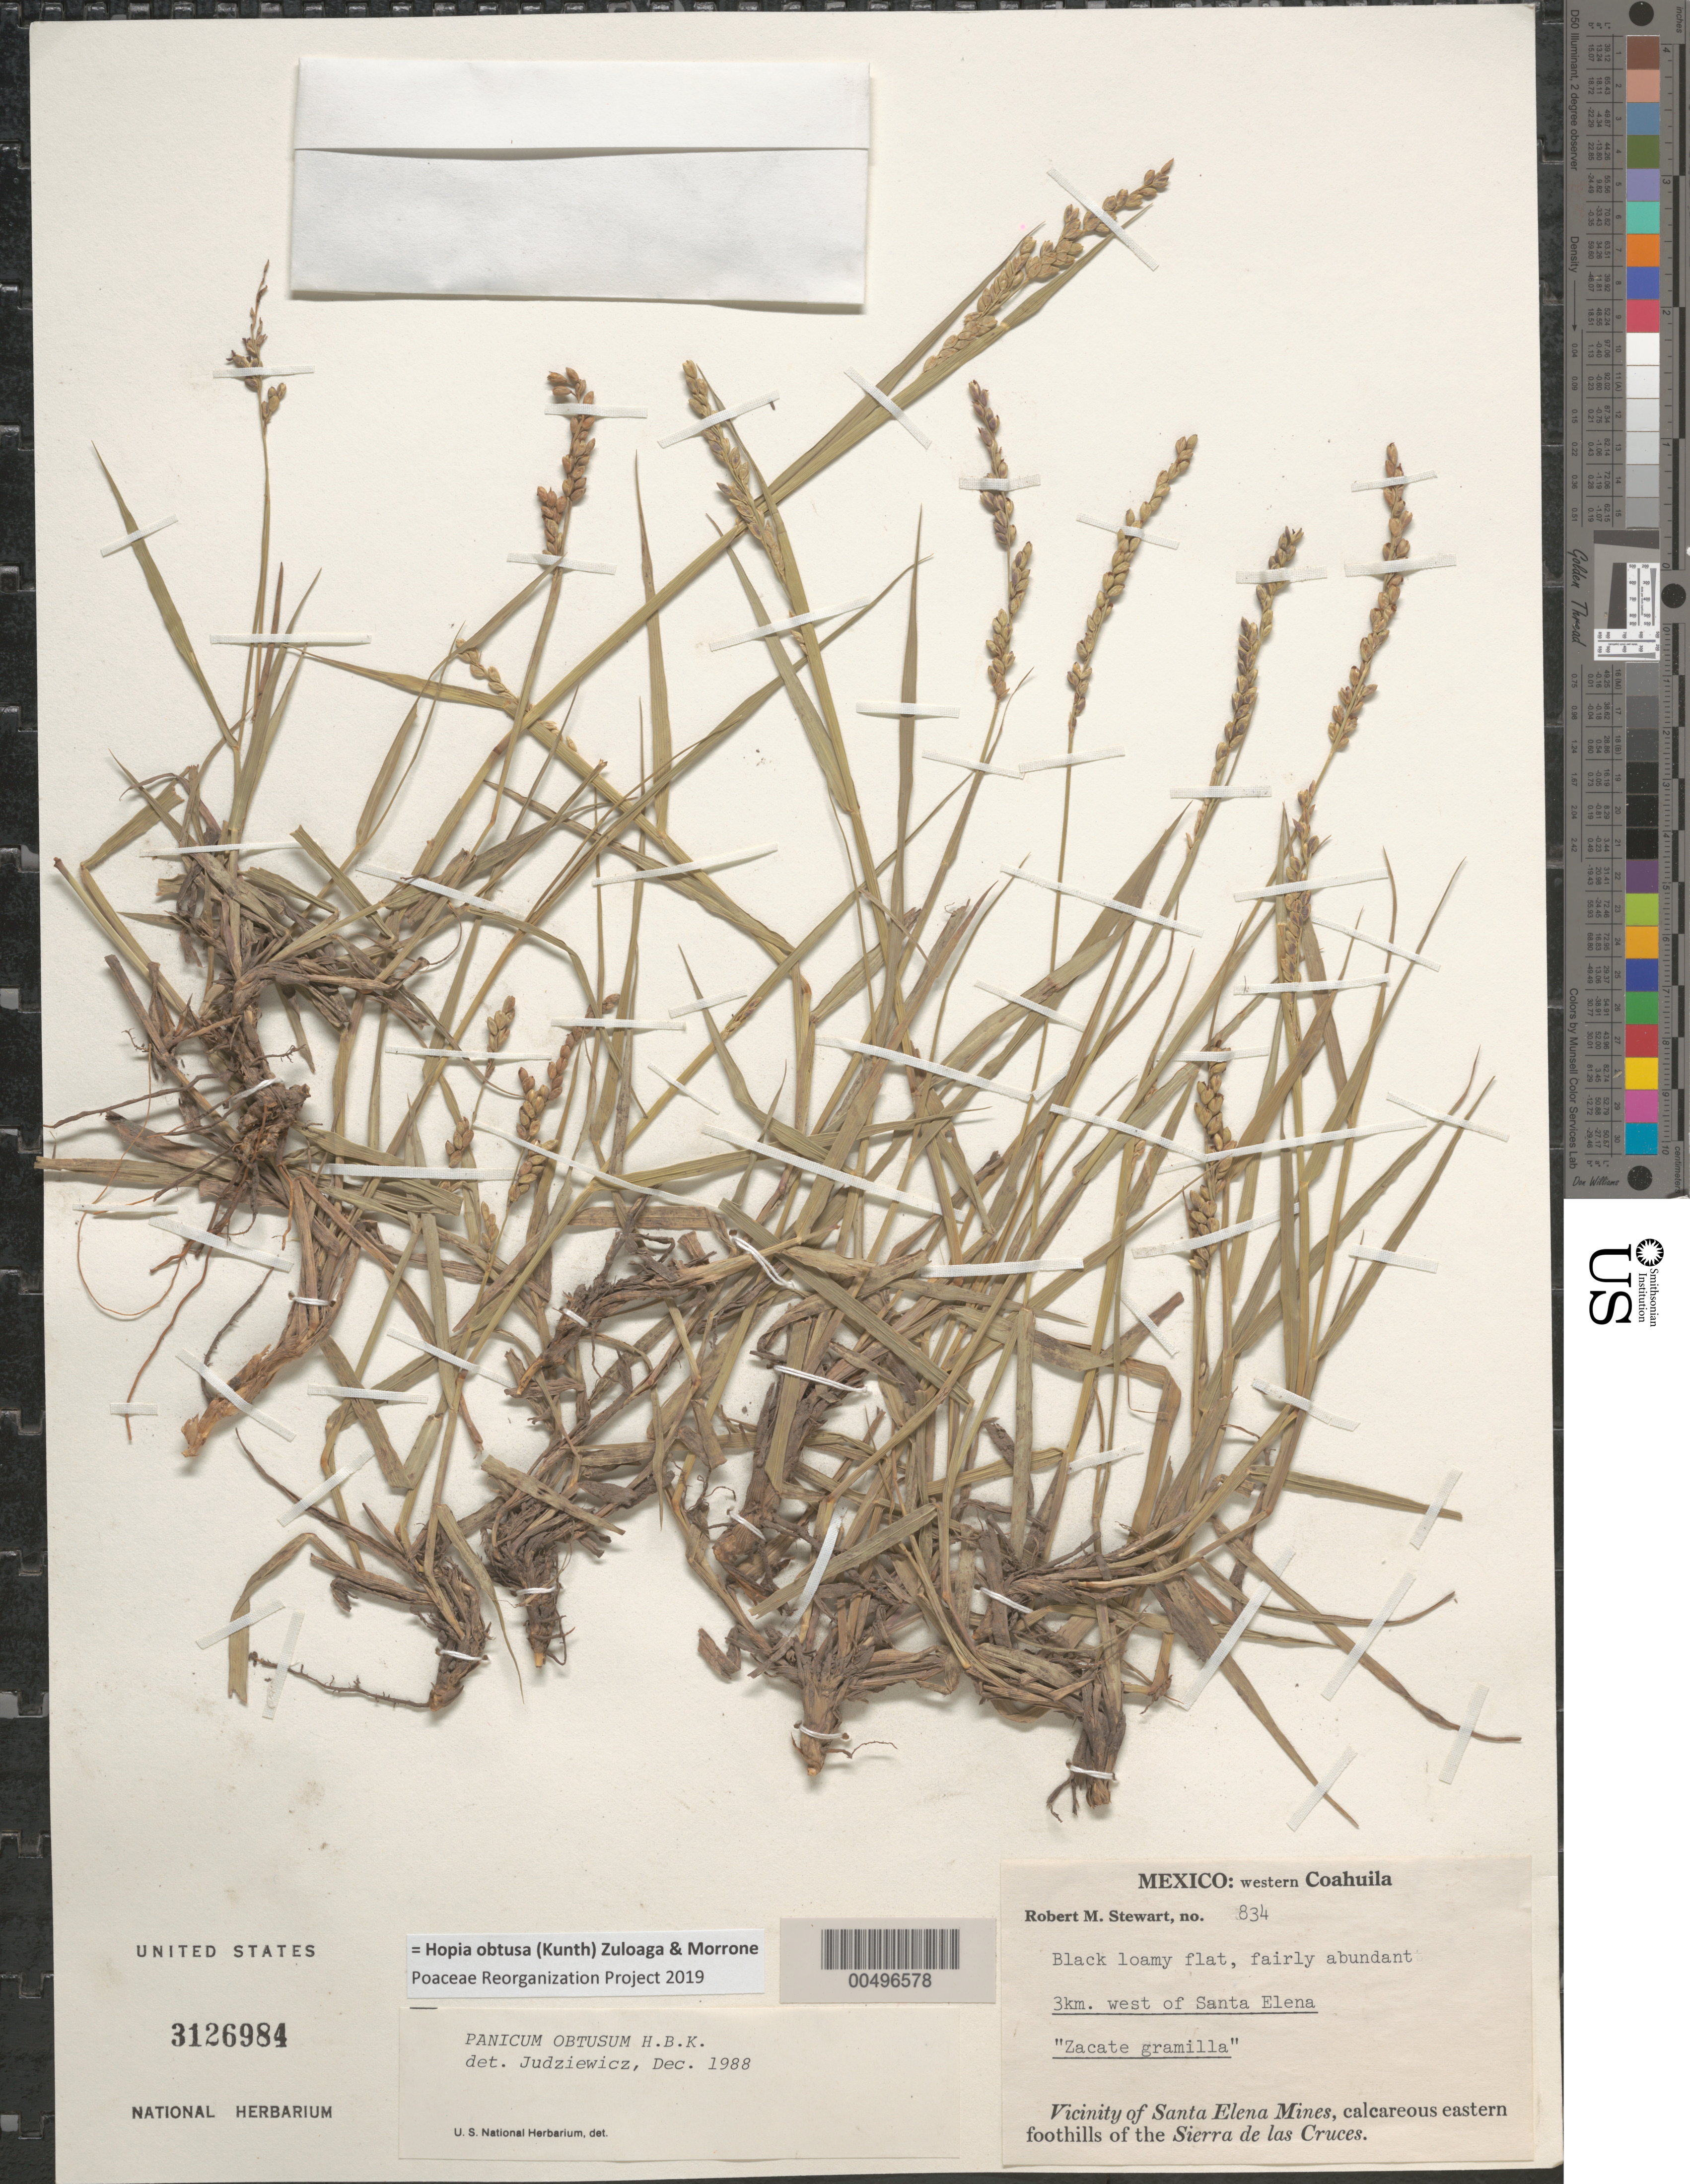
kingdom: Plantae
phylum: Tracheophyta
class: Liliopsida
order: Poales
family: Poaceae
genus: Panicum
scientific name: Panicum obtusum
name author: Kunth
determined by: Judziewicz, E. J.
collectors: R. M. Stewart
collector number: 834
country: Mexico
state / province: Coahuila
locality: W Coahuila, 3 km W of Santa Elena, vicinity of Santa Elena Mines, E foothills of the Sierra de las Cruces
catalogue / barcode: US 3126984